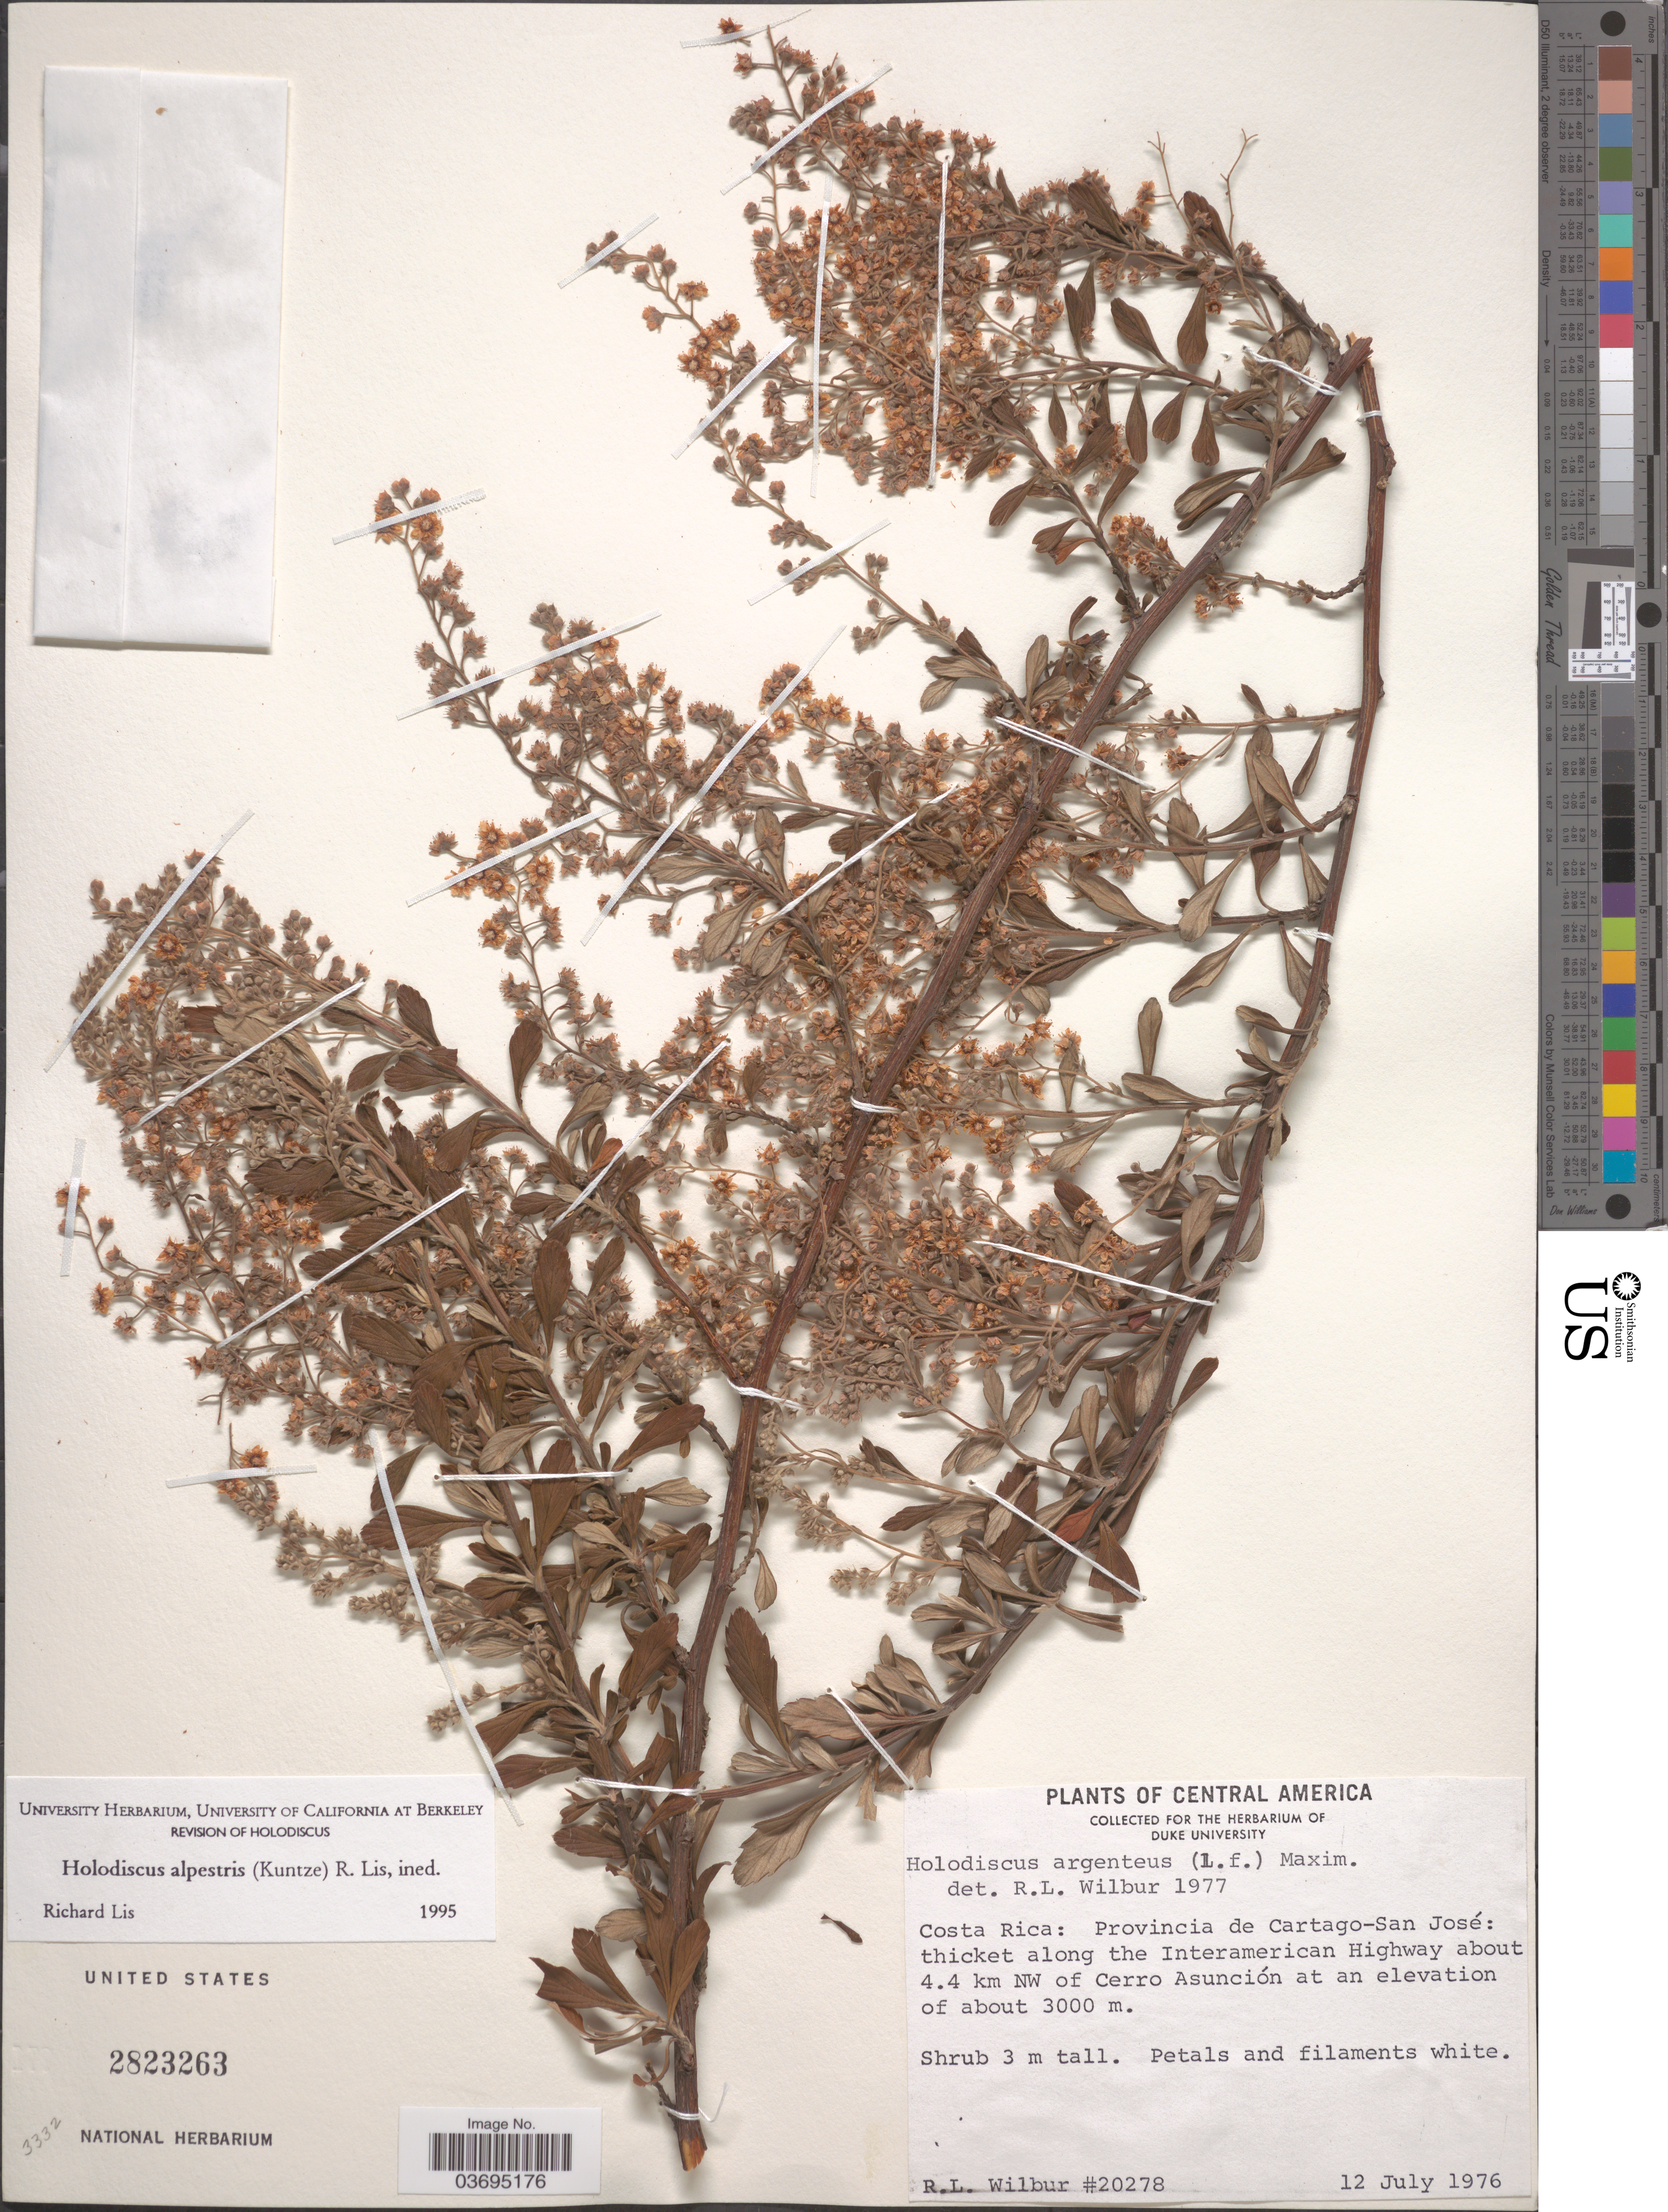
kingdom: Plantae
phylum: Tracheophyta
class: Magnoliopsida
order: Rosales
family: Rosaceae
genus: Holodiscus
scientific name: Holodiscus argenteus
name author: (L. f.) Maxim.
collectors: R. L. Wilbur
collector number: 20278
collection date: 1976-07-12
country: Costa Rica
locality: Provincia de Cartago-San José: thicket along the Interamerican Highway about 4.4 km NW of Cerro Asunción.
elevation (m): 3000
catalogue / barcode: US 2823263